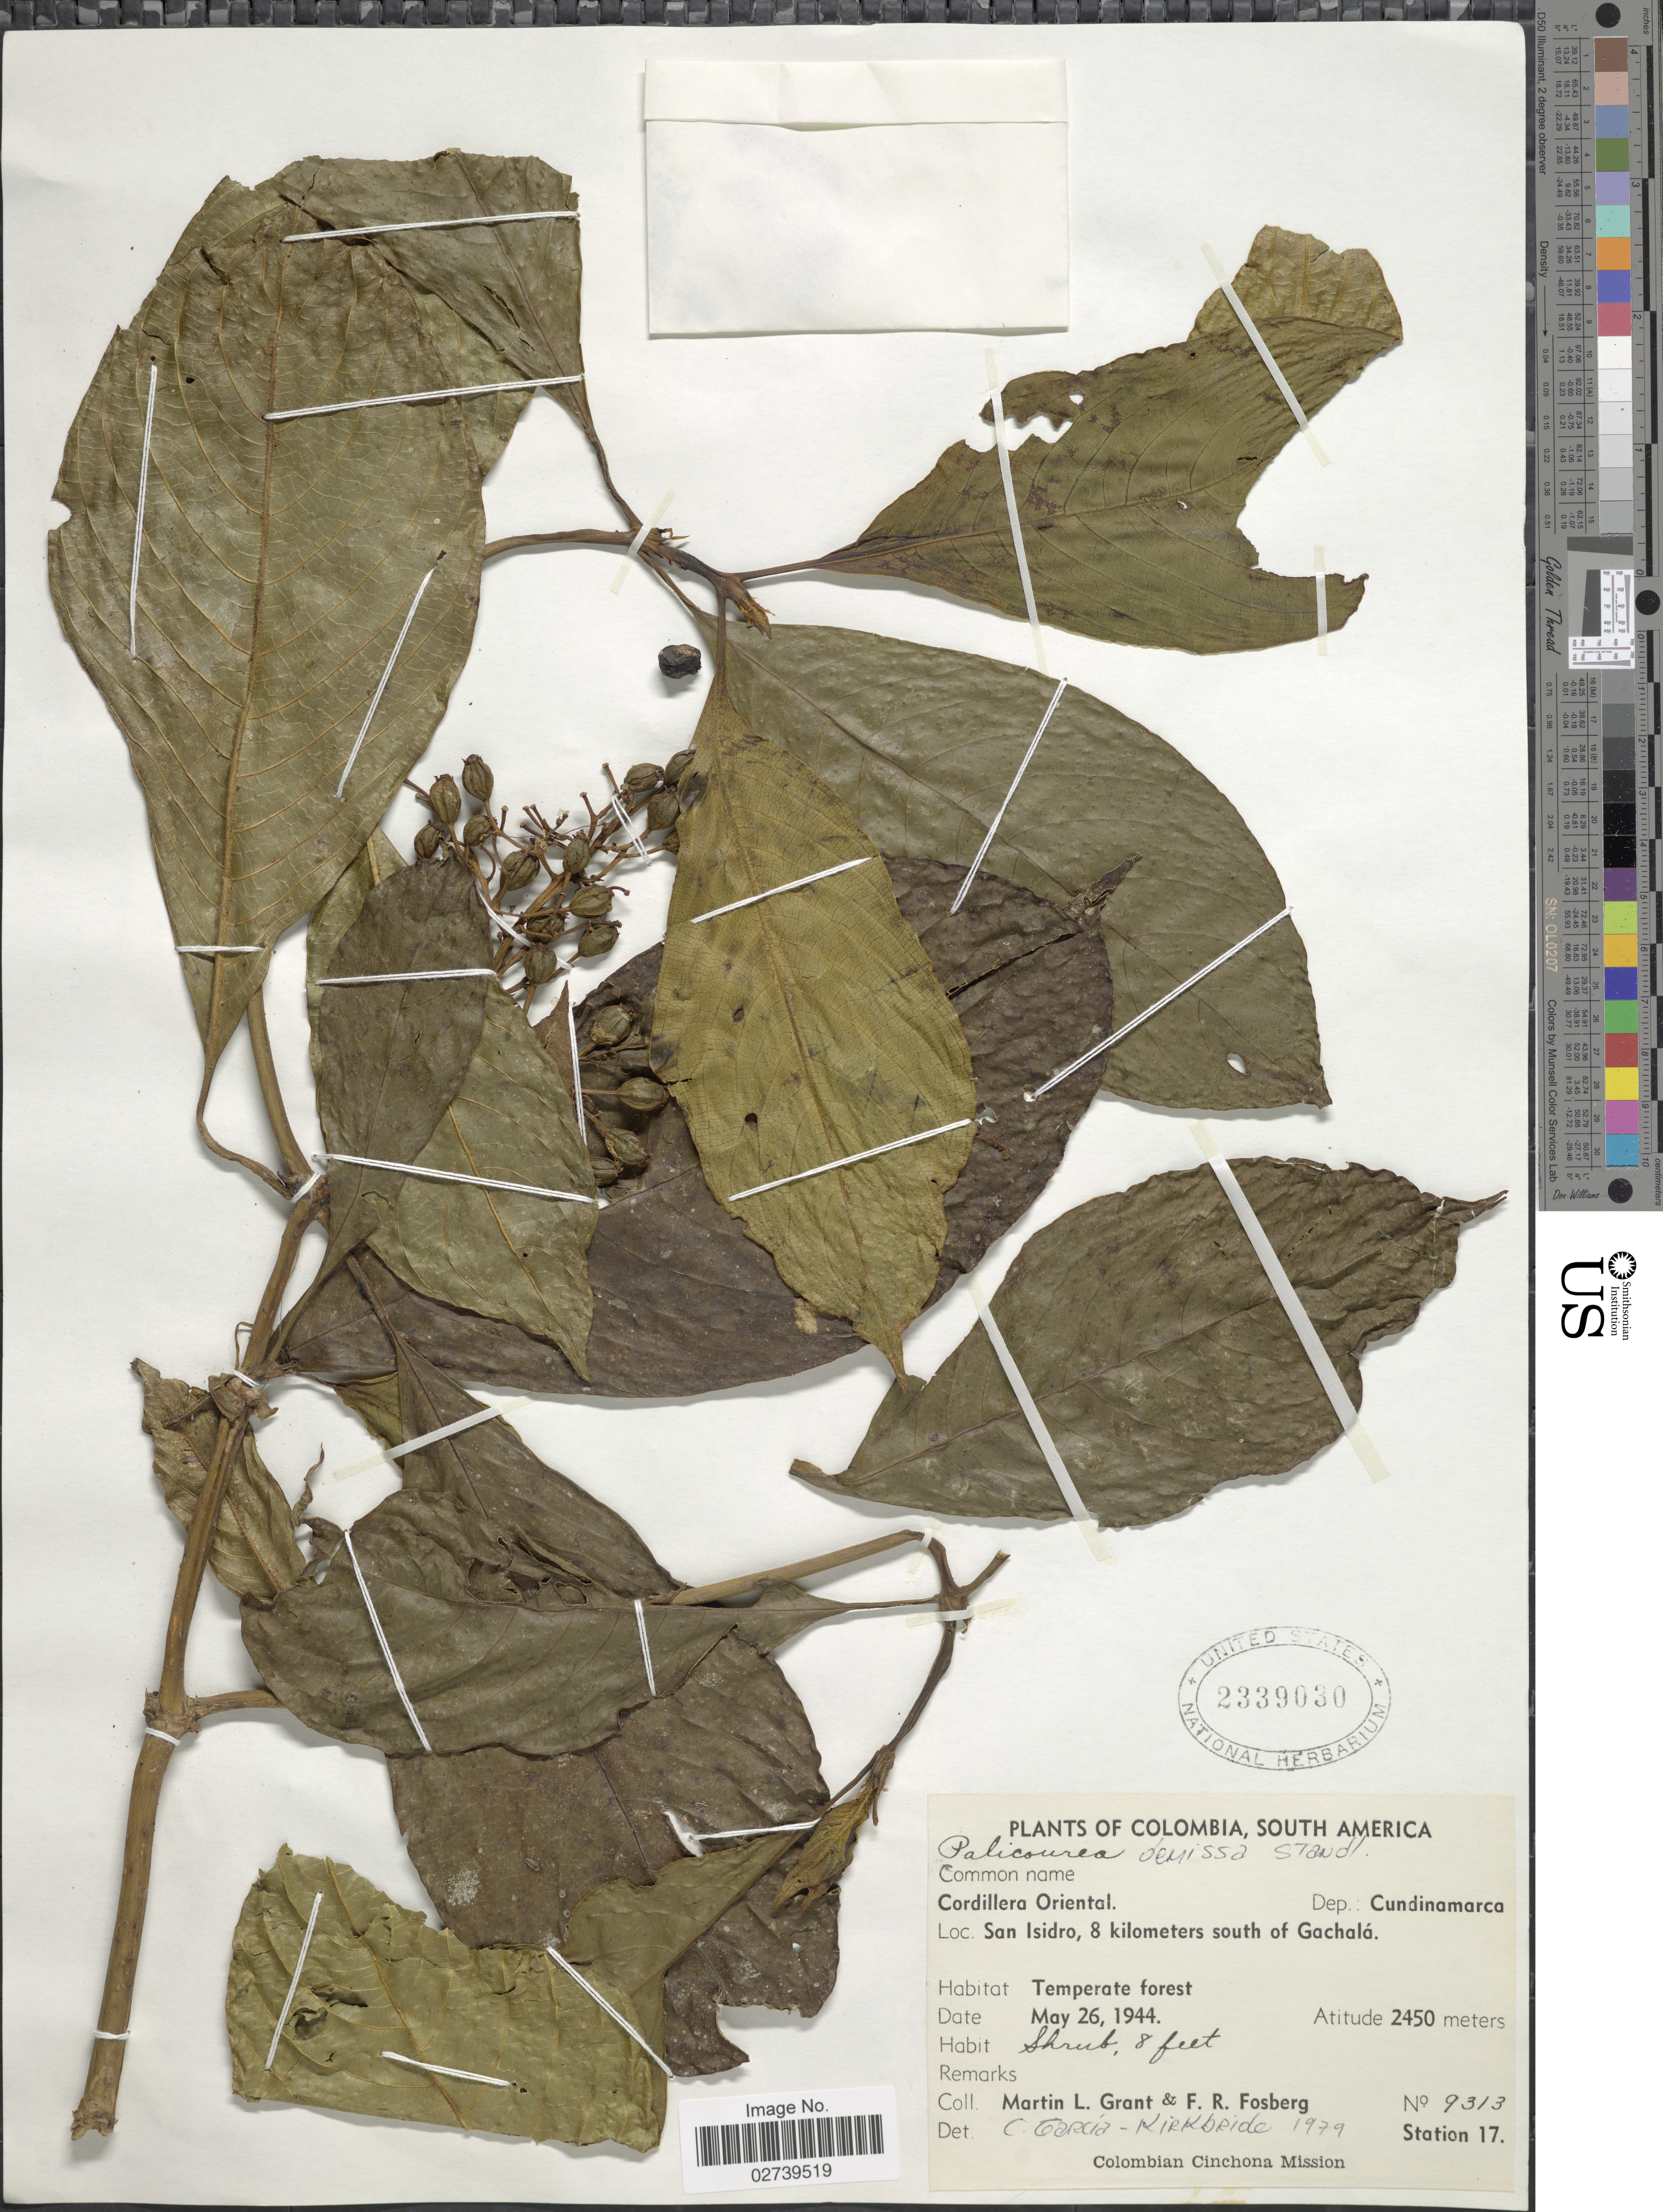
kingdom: Plantae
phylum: Tracheophyta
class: Magnoliopsida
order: Gentianales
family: Rubiaceae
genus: Palicourea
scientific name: Palicourea demissa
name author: Standl.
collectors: M. L. Grant & F. R. Fosberg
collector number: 9313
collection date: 1944-05-26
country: Colombia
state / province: Cundinamarca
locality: Cordillera Oriental, San isidro, 8 kilometers south of Gachala.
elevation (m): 2450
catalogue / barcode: US 2339030